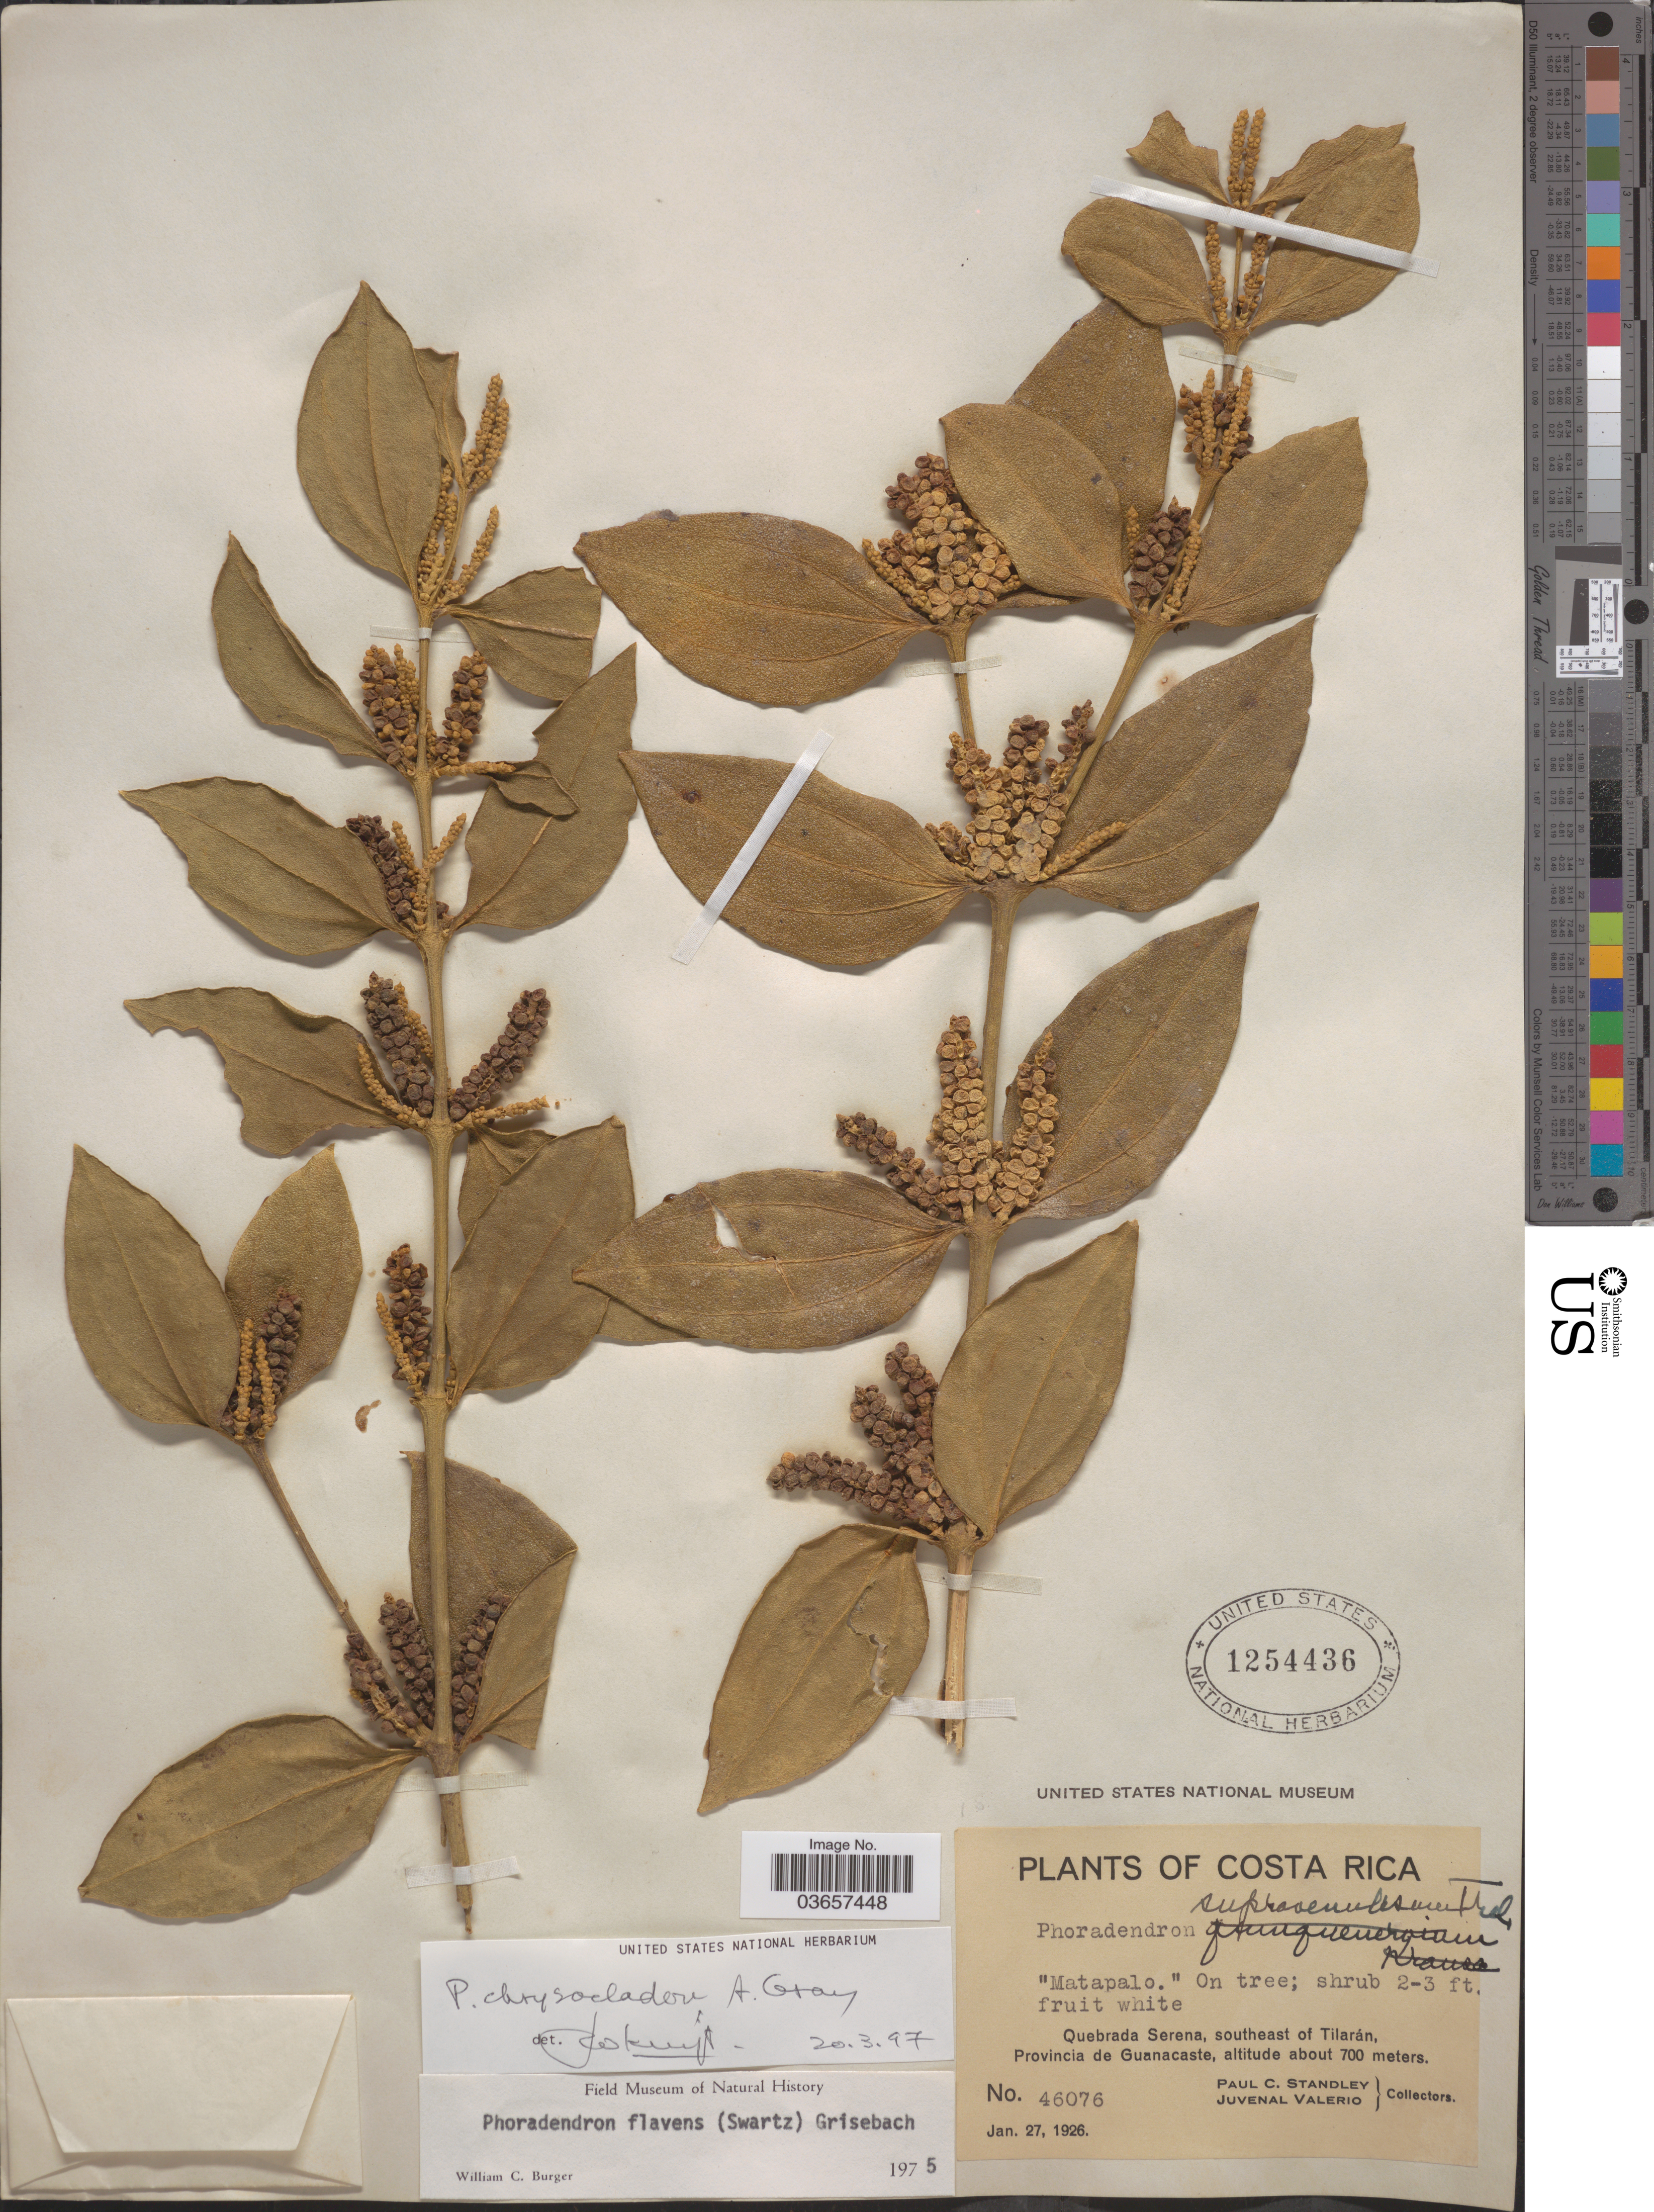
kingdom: Plantae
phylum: Tracheophyta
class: Magnoliopsida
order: Santalales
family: Viscaceae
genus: Phoradendron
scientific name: Phoradendron chrysocladon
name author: A. Gray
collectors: P. C. Standley & J. Valerio R.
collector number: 46076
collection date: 1926-01-27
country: Costa Rica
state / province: Guanacaste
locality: Quebrada Serena, southeast of Tilarán.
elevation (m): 700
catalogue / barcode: US 1254436